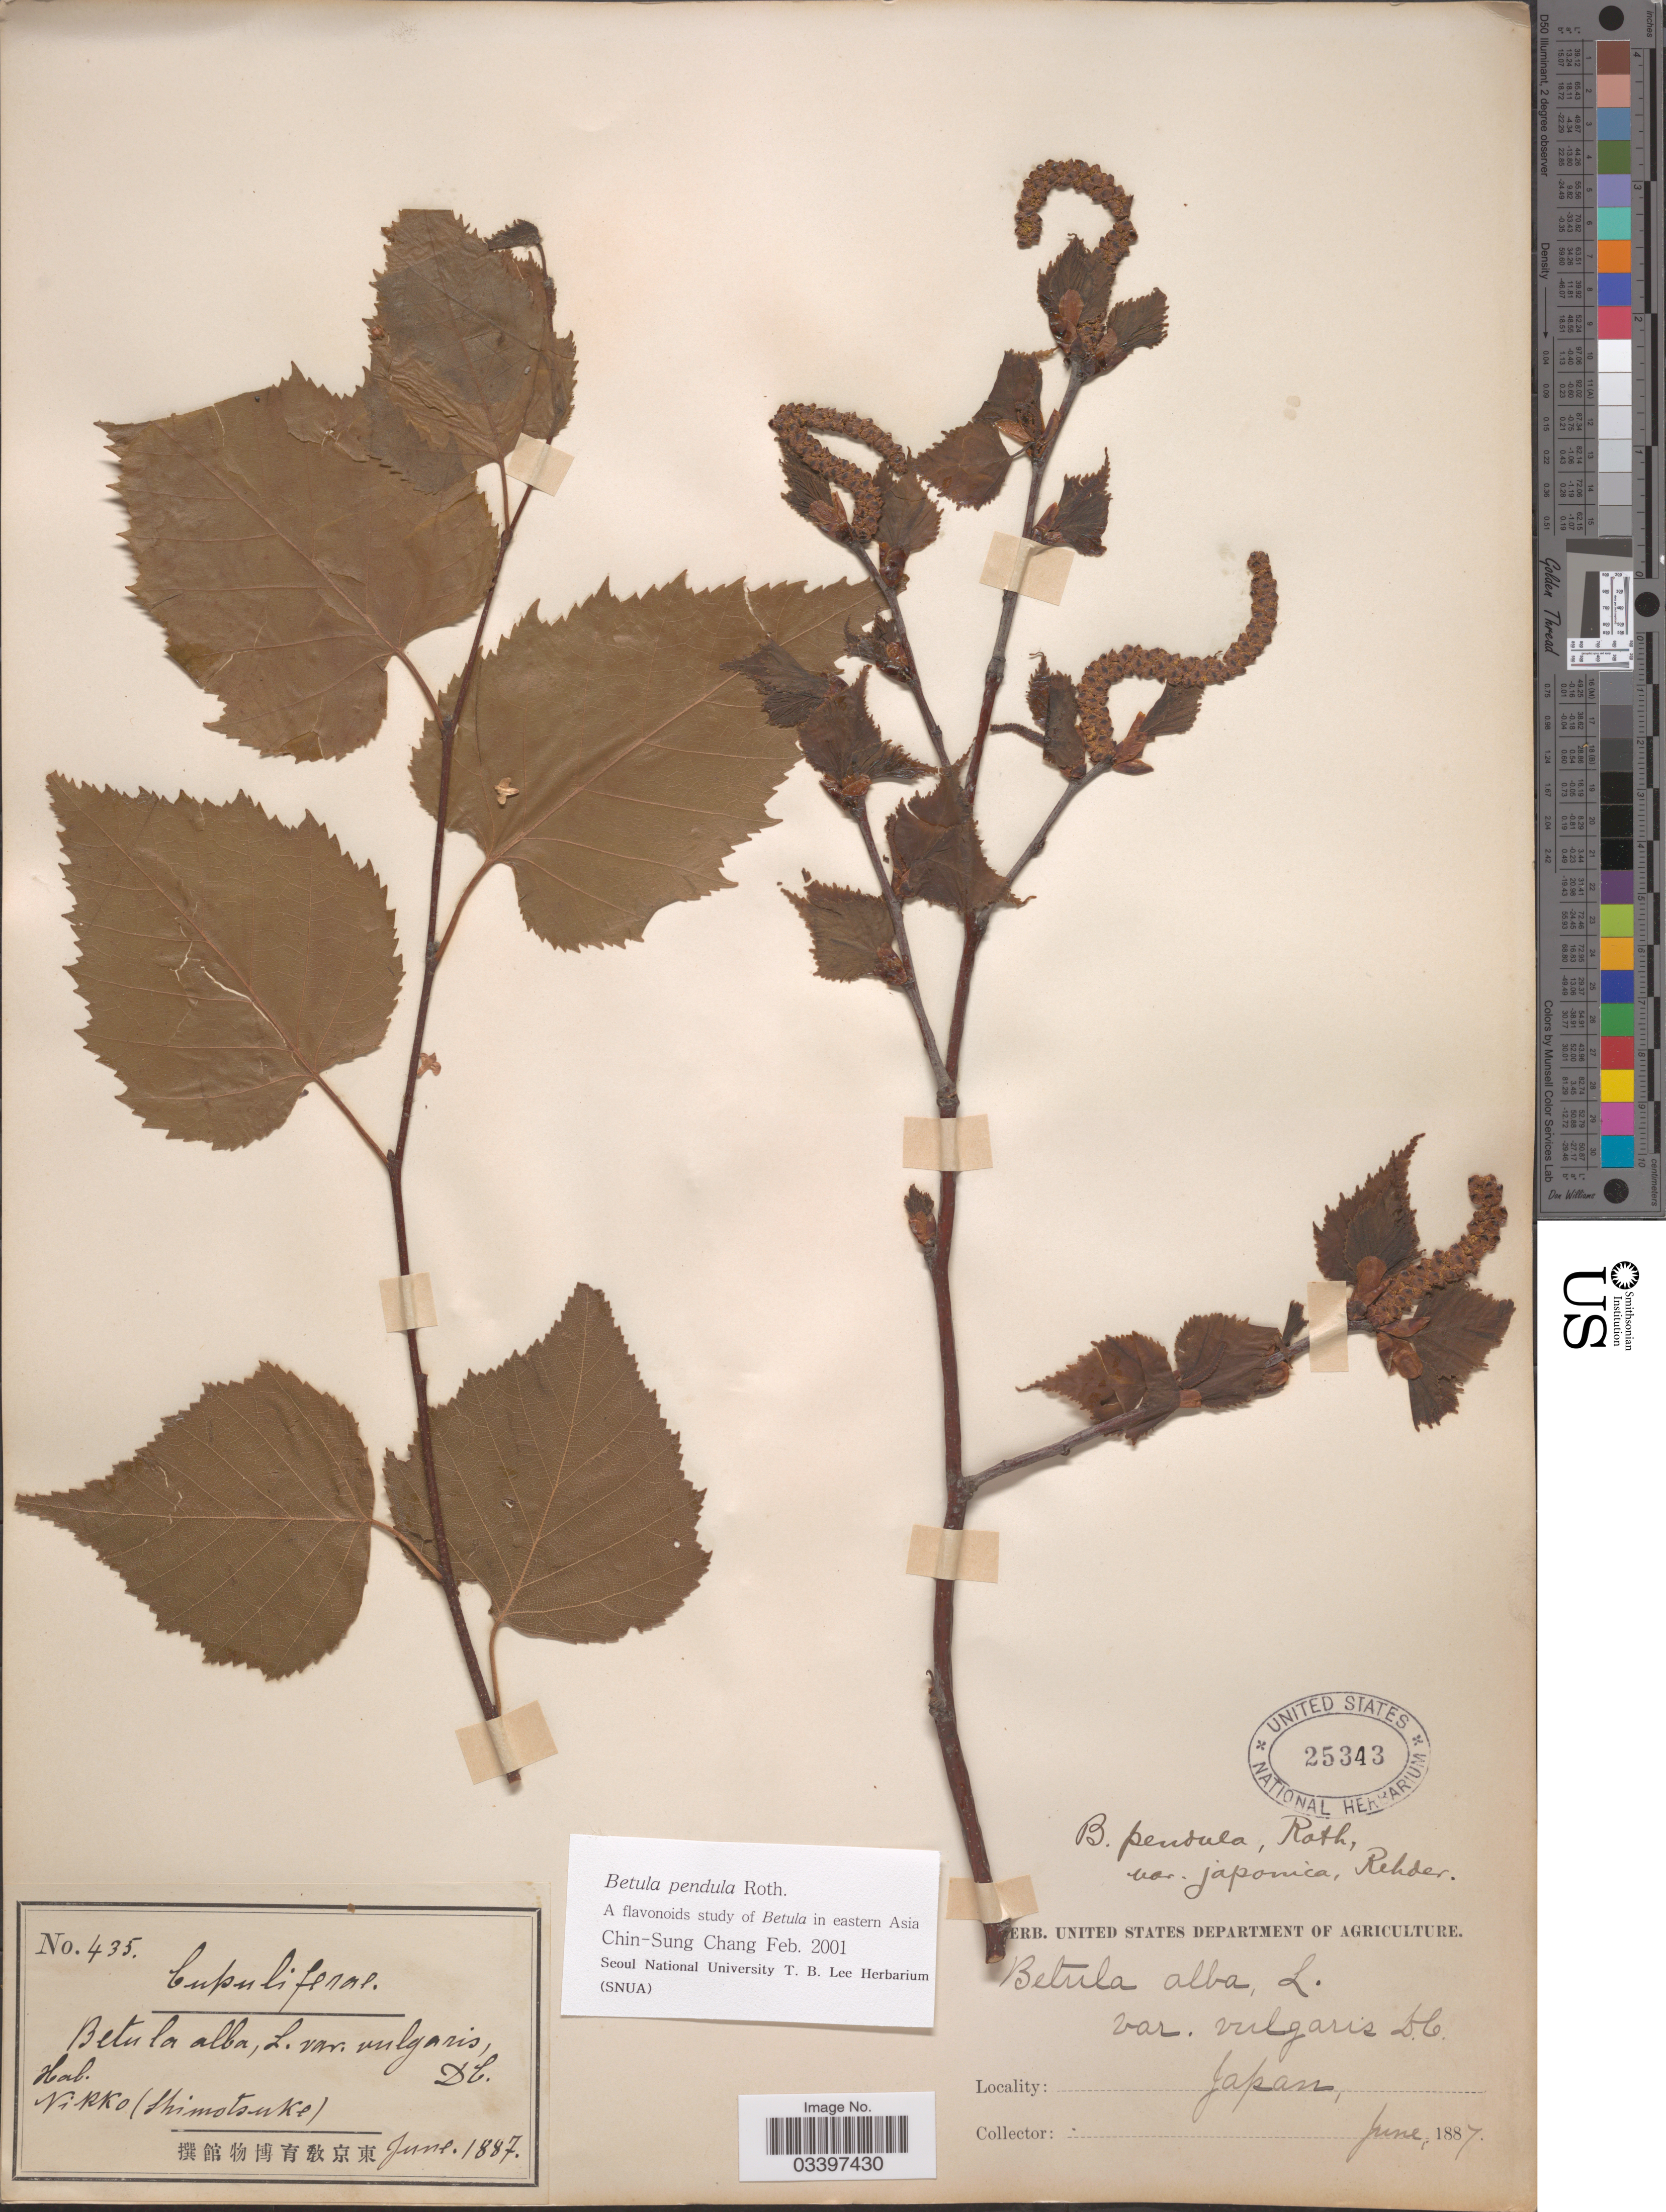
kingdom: Plantae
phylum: Tracheophyta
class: Magnoliopsida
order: Fagales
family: Betulaceae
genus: Betula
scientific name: Betula pendula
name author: Roth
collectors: Facchini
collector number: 435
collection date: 1887-06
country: Japan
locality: Nikko (Shimotsuke).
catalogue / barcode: US 25343